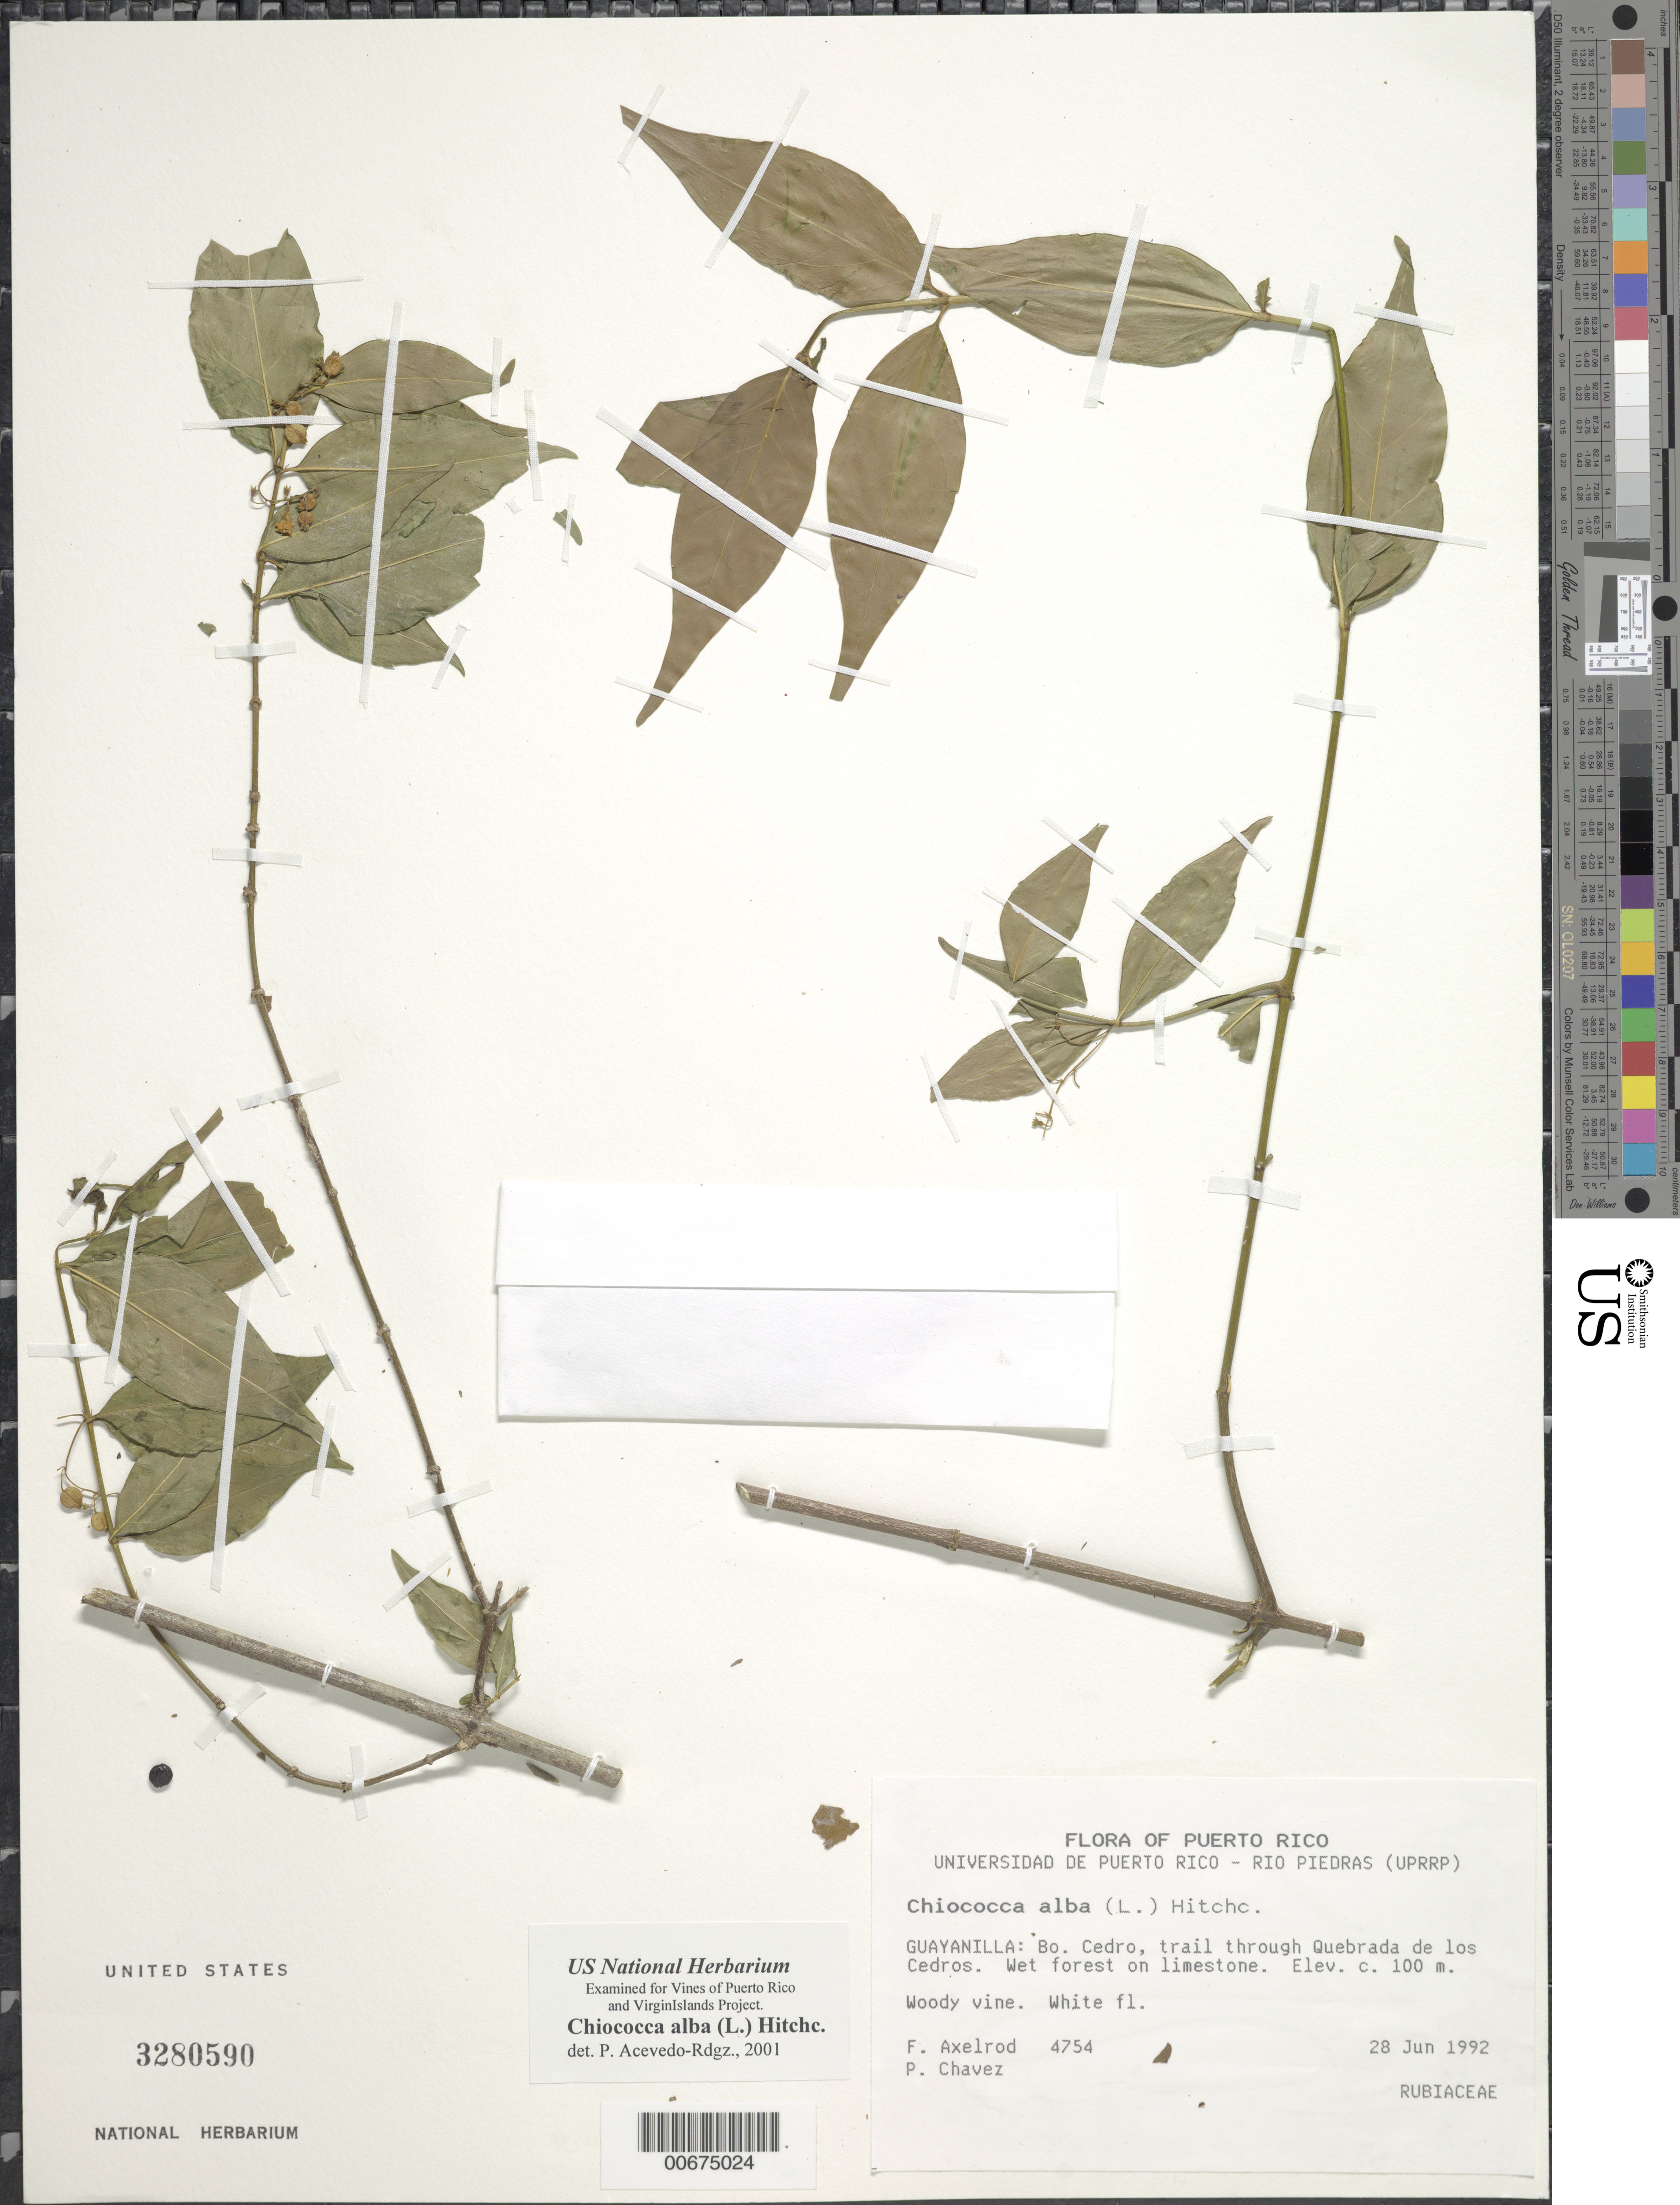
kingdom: Plantae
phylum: Tracheophyta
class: Magnoliopsida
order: Gentianales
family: Rubiaceae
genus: Chiococca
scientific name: Chiococca alba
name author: (L.) Hitchc.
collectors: F. S. Axelrod & P. Chavez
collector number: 4754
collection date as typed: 28 Jun 1992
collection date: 1992-06-28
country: Puerto Rico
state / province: Guayanilla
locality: Guayanilla: Bo. Cedro, trail through Quebrada de los Cedros. Wet forest on limestone.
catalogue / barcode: US 3280590